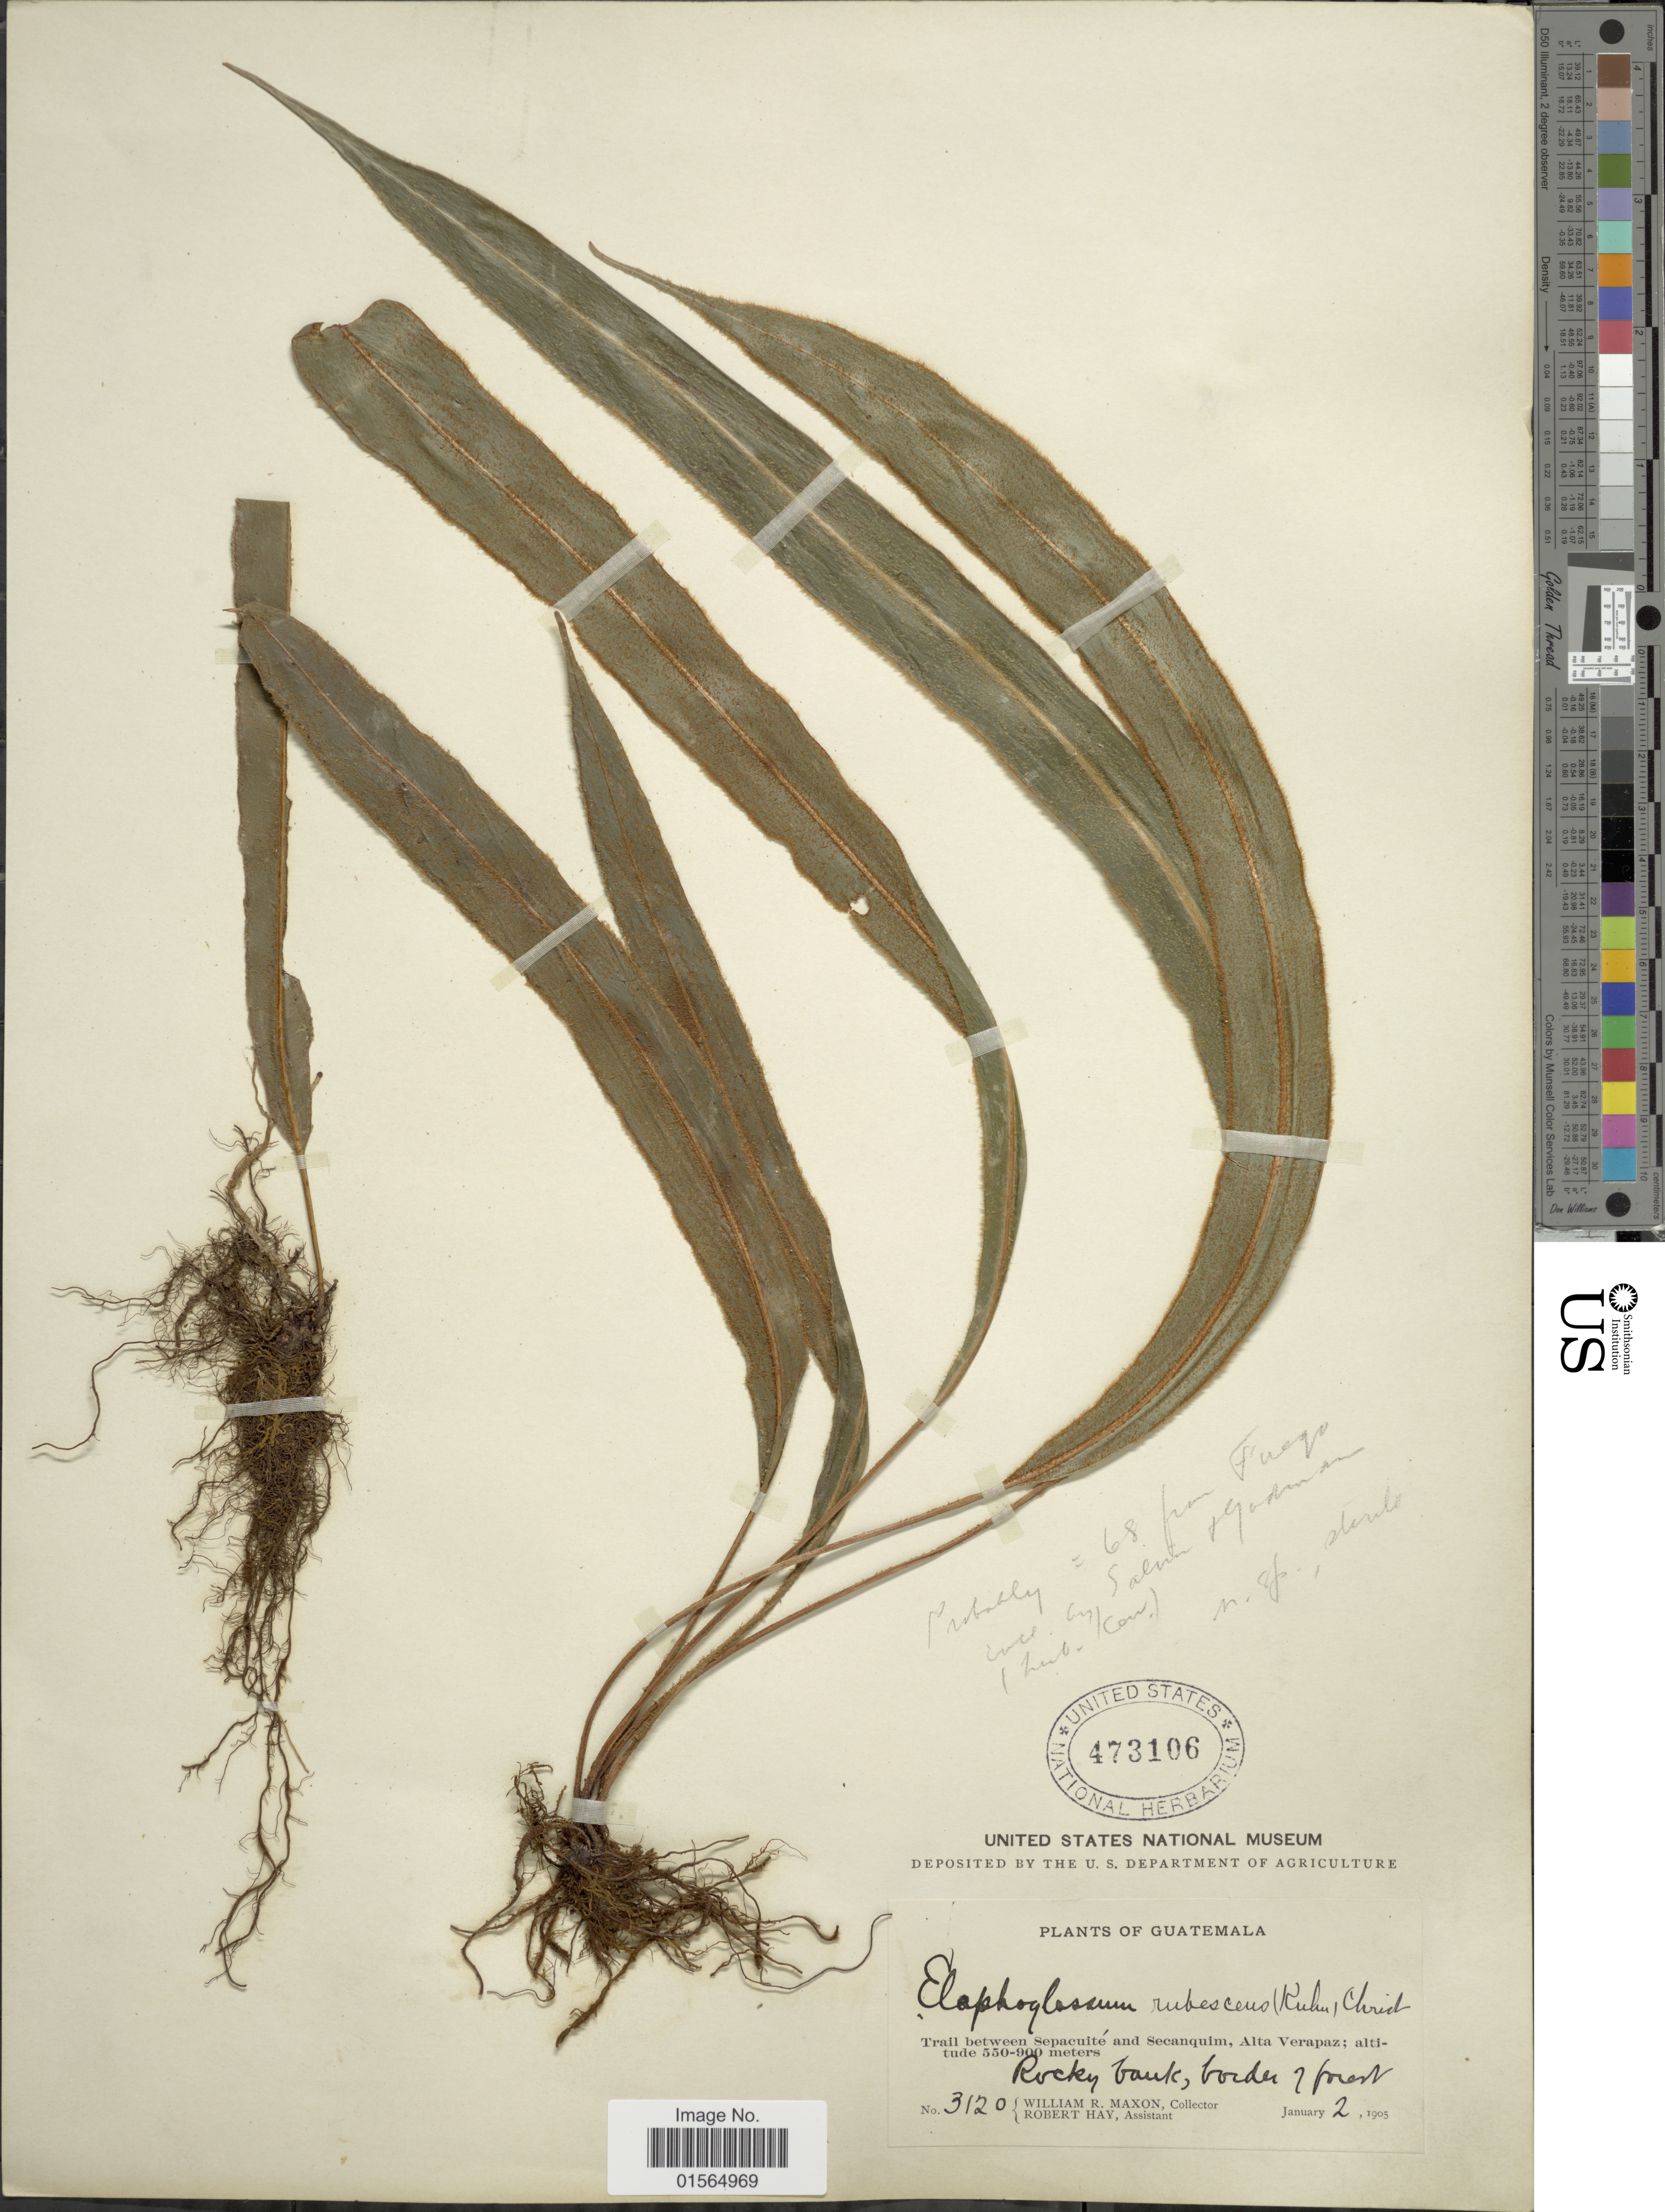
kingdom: Plantae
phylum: Tracheophyta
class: Polypodiopsida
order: Polypodiales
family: Dryopteridaceae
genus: Elaphoglossum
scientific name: Elaphoglossum rubescens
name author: Kuhn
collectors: W. R. Maxon & R. H. Hay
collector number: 3120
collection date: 1905-01-02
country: Guatemala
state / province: Alta Verapaz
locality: Trail between Sepacuite and Secanquim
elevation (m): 550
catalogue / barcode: US 473106